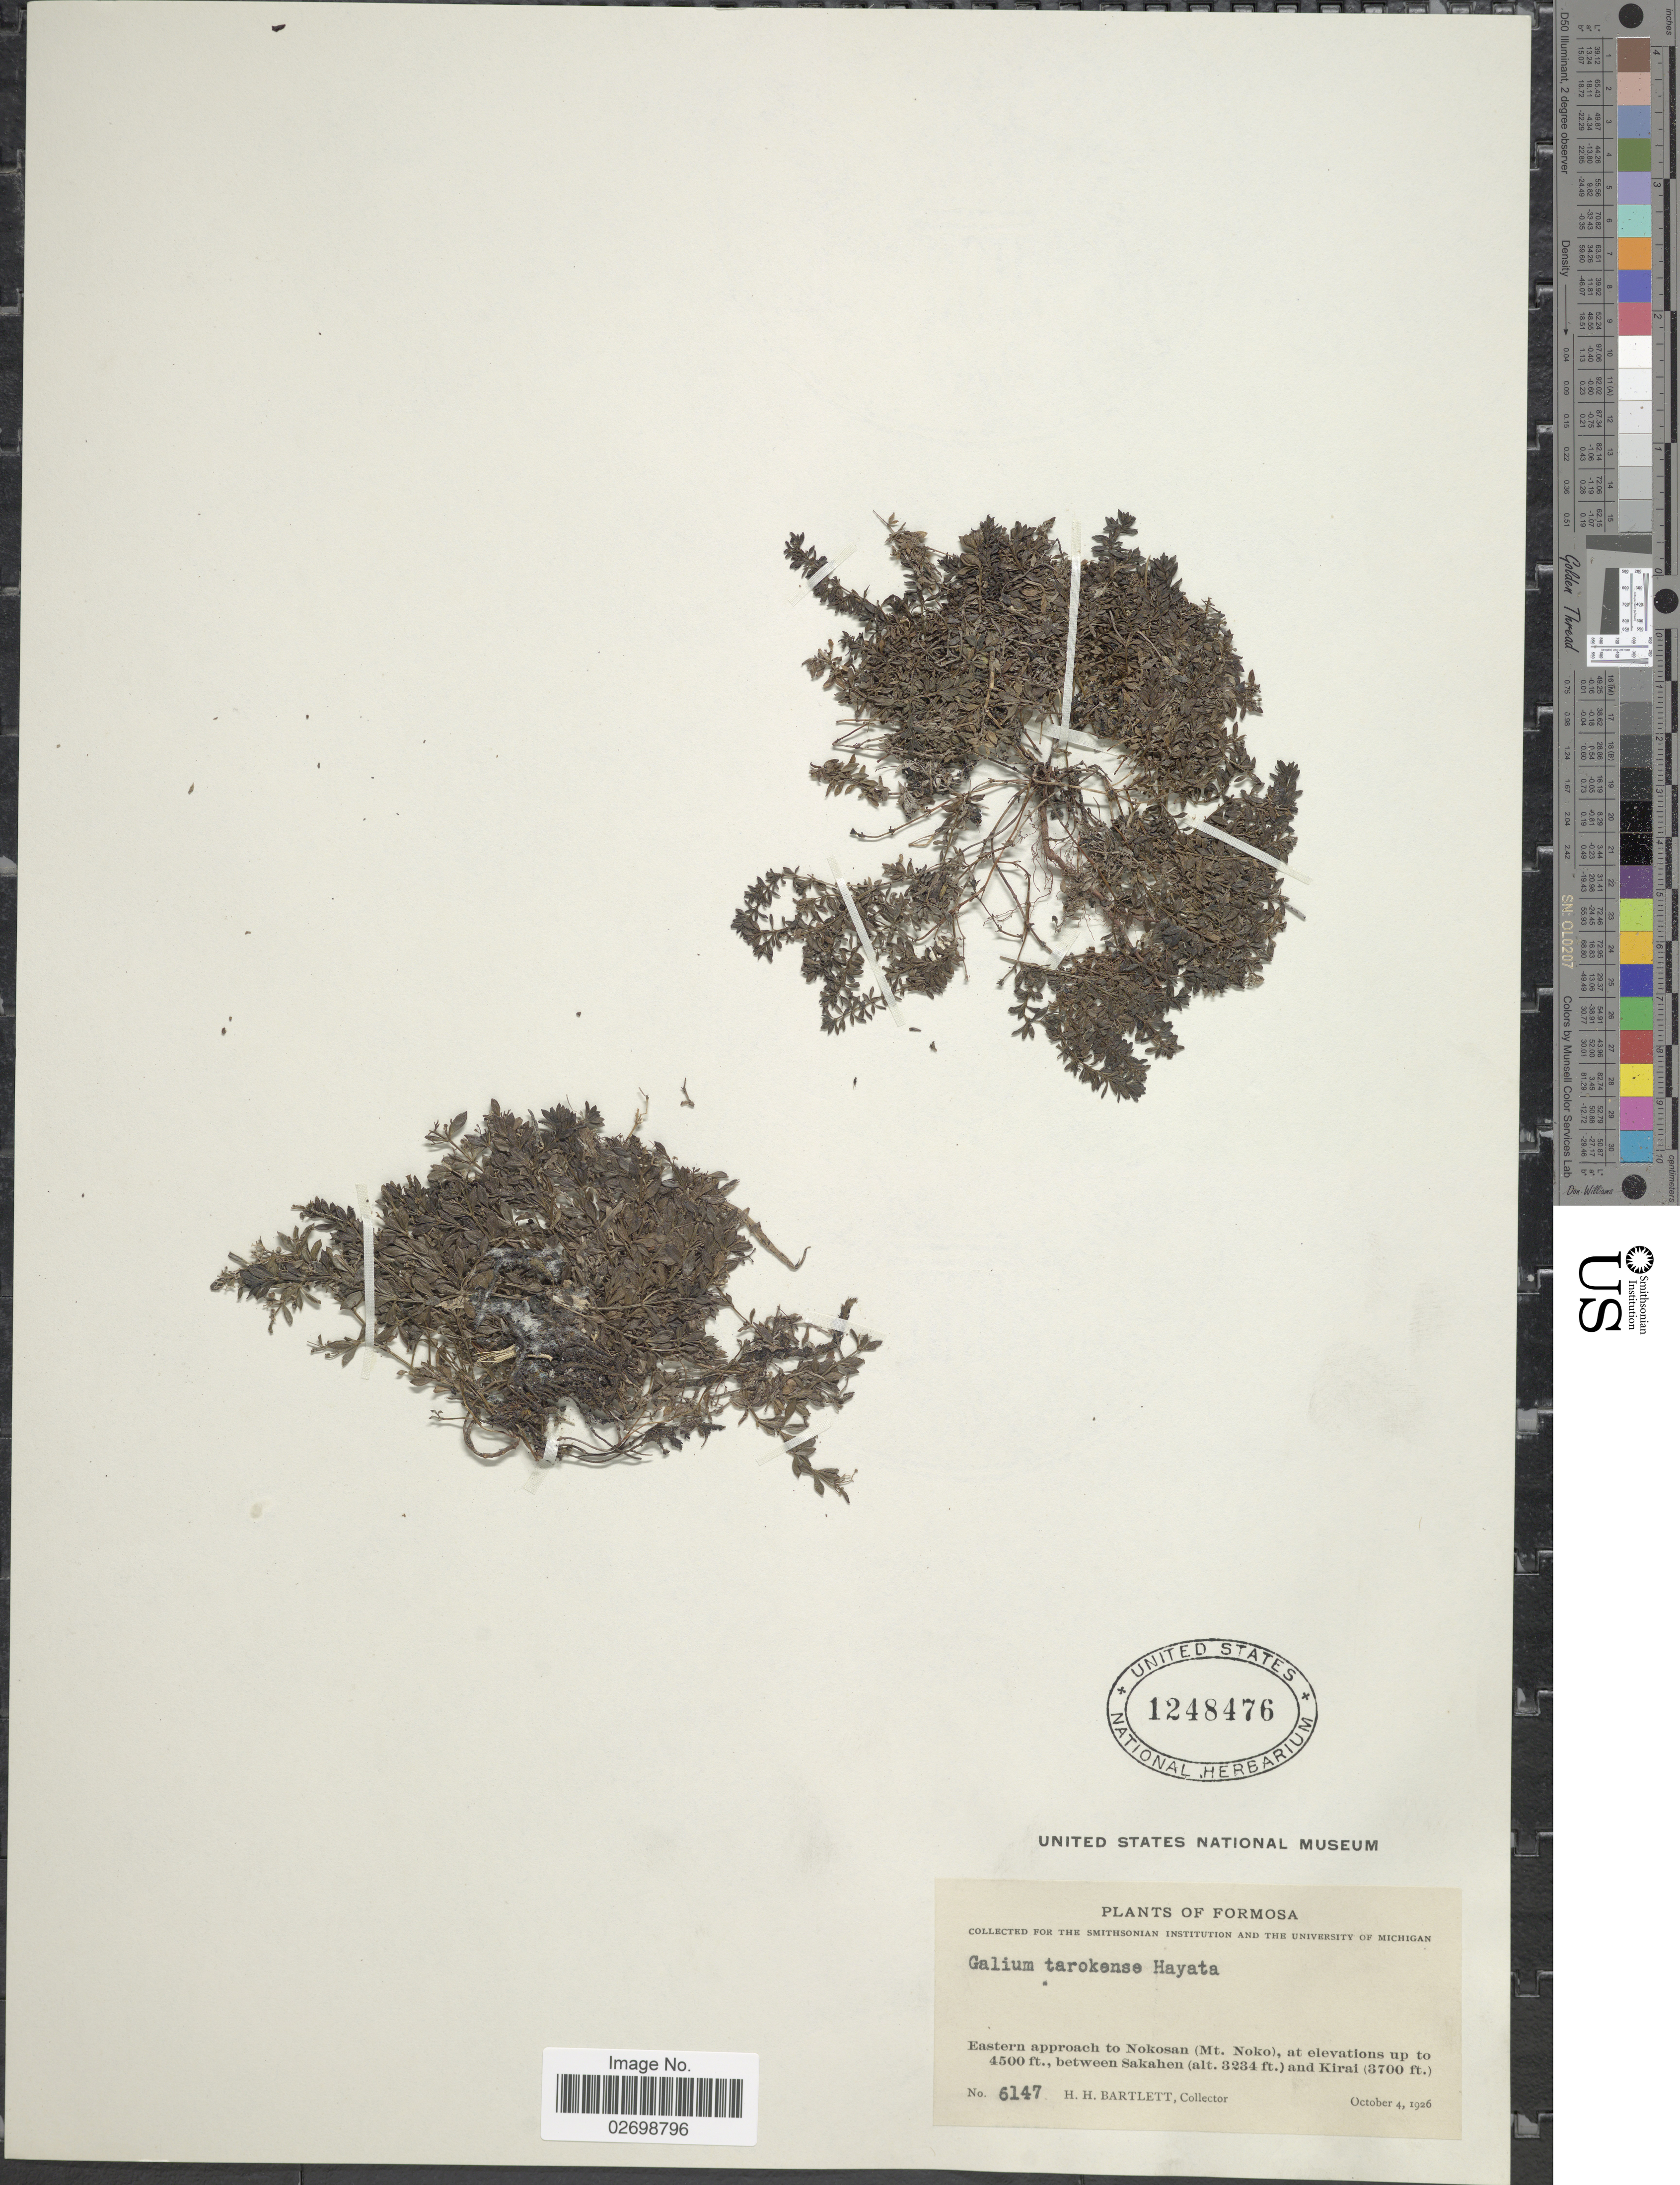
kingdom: Plantae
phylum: Tracheophyta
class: Magnoliopsida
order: Gentianales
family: Rubiaceae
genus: Galium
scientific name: Galium tarokoense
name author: Hayata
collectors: H. H. Bartlett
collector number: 6147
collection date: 1926-10-04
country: Taiwan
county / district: Hualien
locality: Formosa, Eastern approach to Nokosan (Mt. Noko) between Sakahen and Kirai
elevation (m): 1372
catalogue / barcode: US 1248476